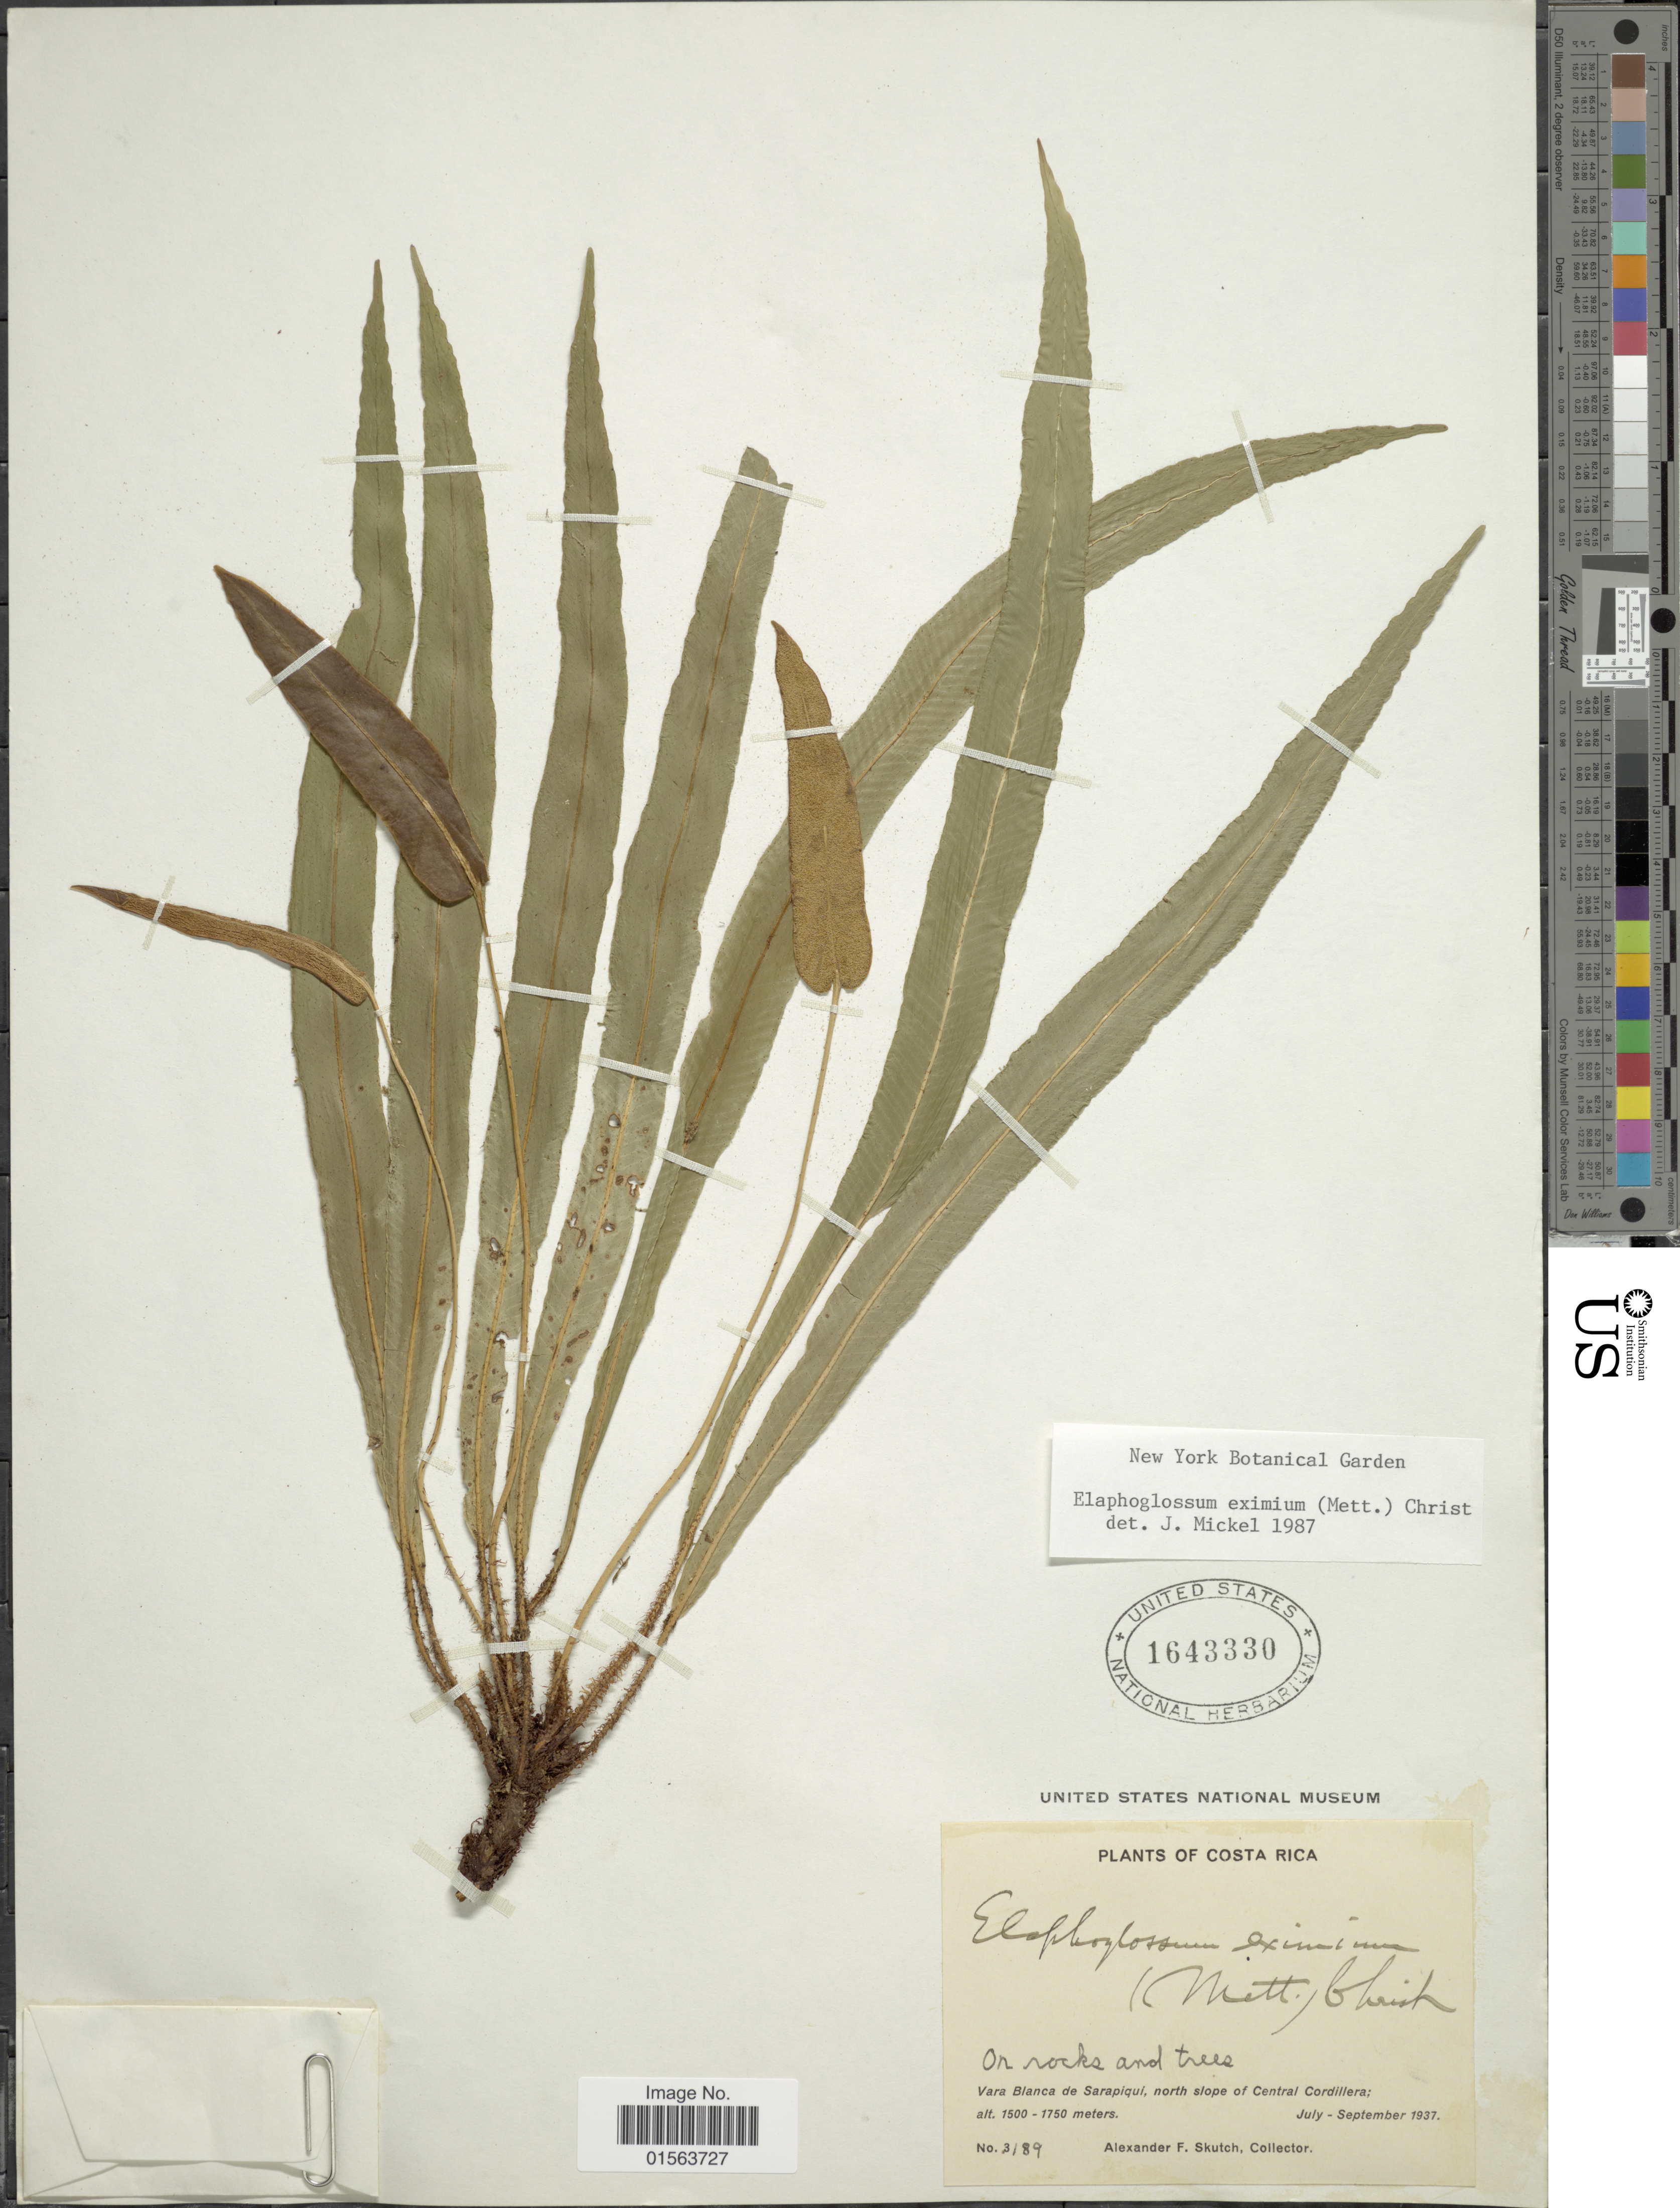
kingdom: Plantae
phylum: Tracheophyta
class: Polypodiopsida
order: Polypodiales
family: Dryopteridaceae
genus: Elaphoglossum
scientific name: Elaphoglossum eximium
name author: (Mett.) Christ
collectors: A. F. Skutch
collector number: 3189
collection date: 1937-07/1937-09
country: Costa Rica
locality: Vara Blanca de Sarapiqui, north slope of Central Cordillera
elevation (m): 1500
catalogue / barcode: US 1643330